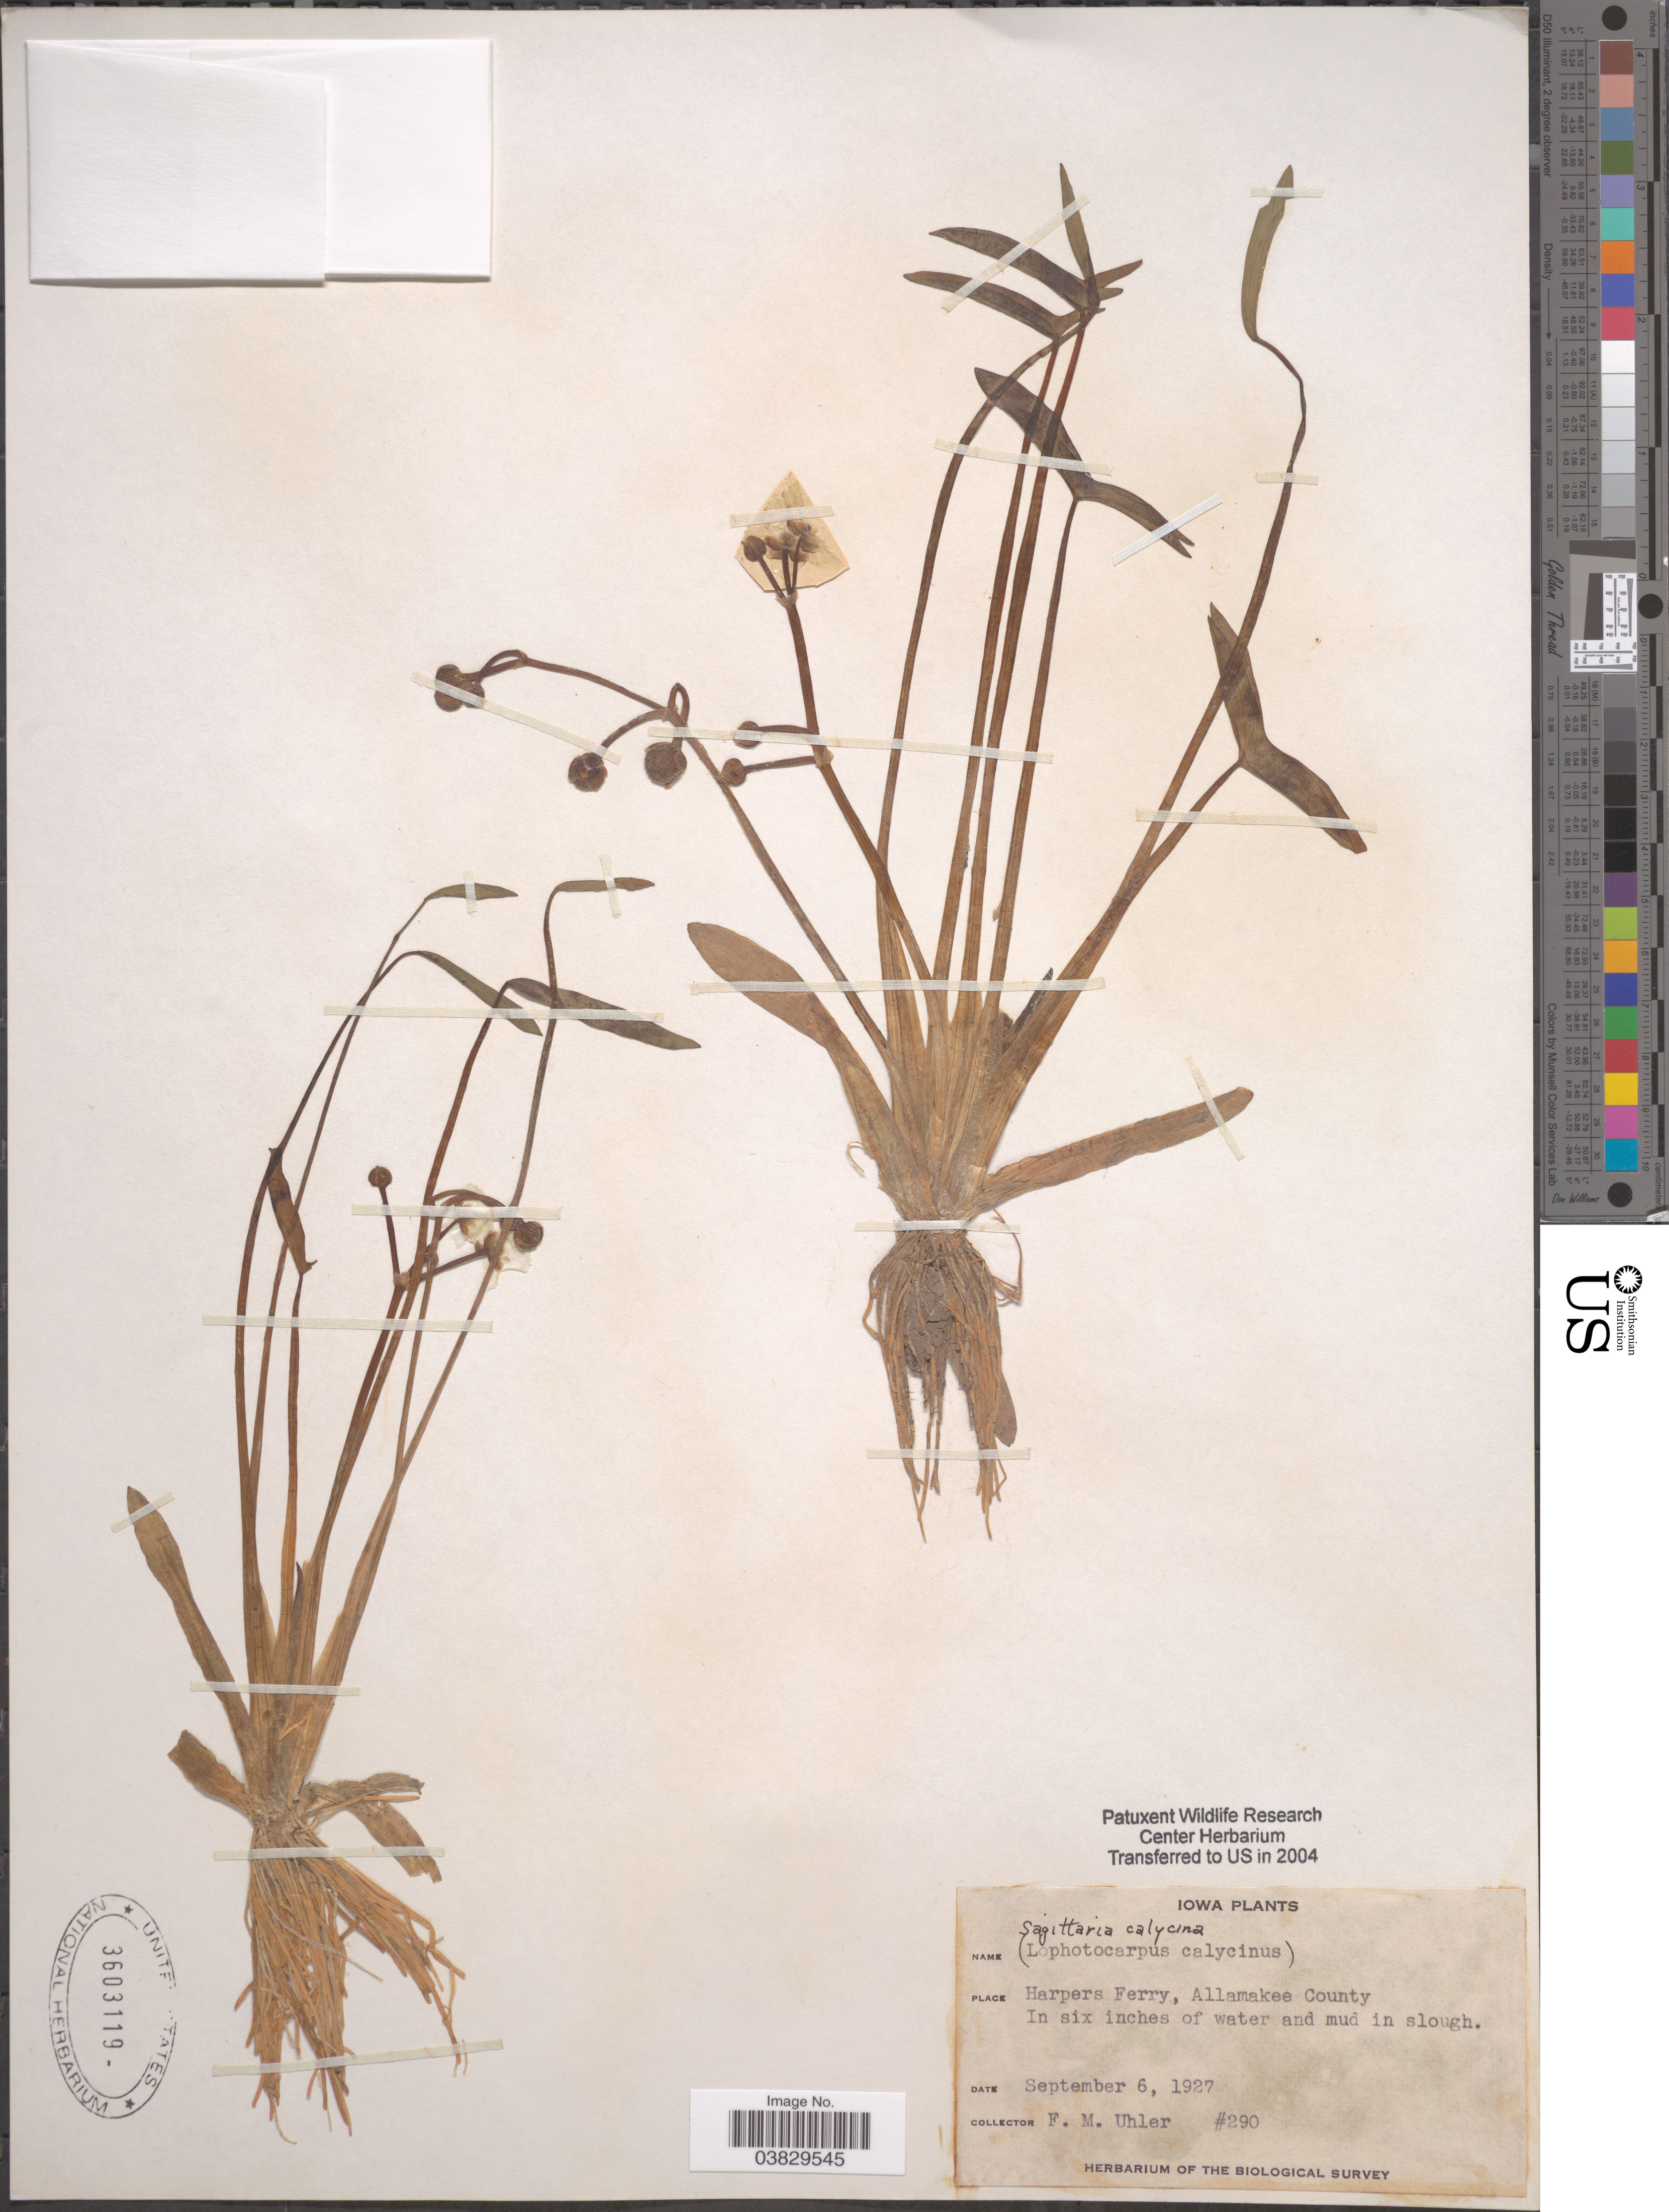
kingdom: Plantae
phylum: Tracheophyta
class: Liliopsida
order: Alismatales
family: Alismataceae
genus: Sagittaria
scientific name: Sagittaria calycina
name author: Engelm.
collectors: F. M. Uhler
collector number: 290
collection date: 1927-09-06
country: United States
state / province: Iowa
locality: Harpers Ferry, Allamakee County.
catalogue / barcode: US 3603119